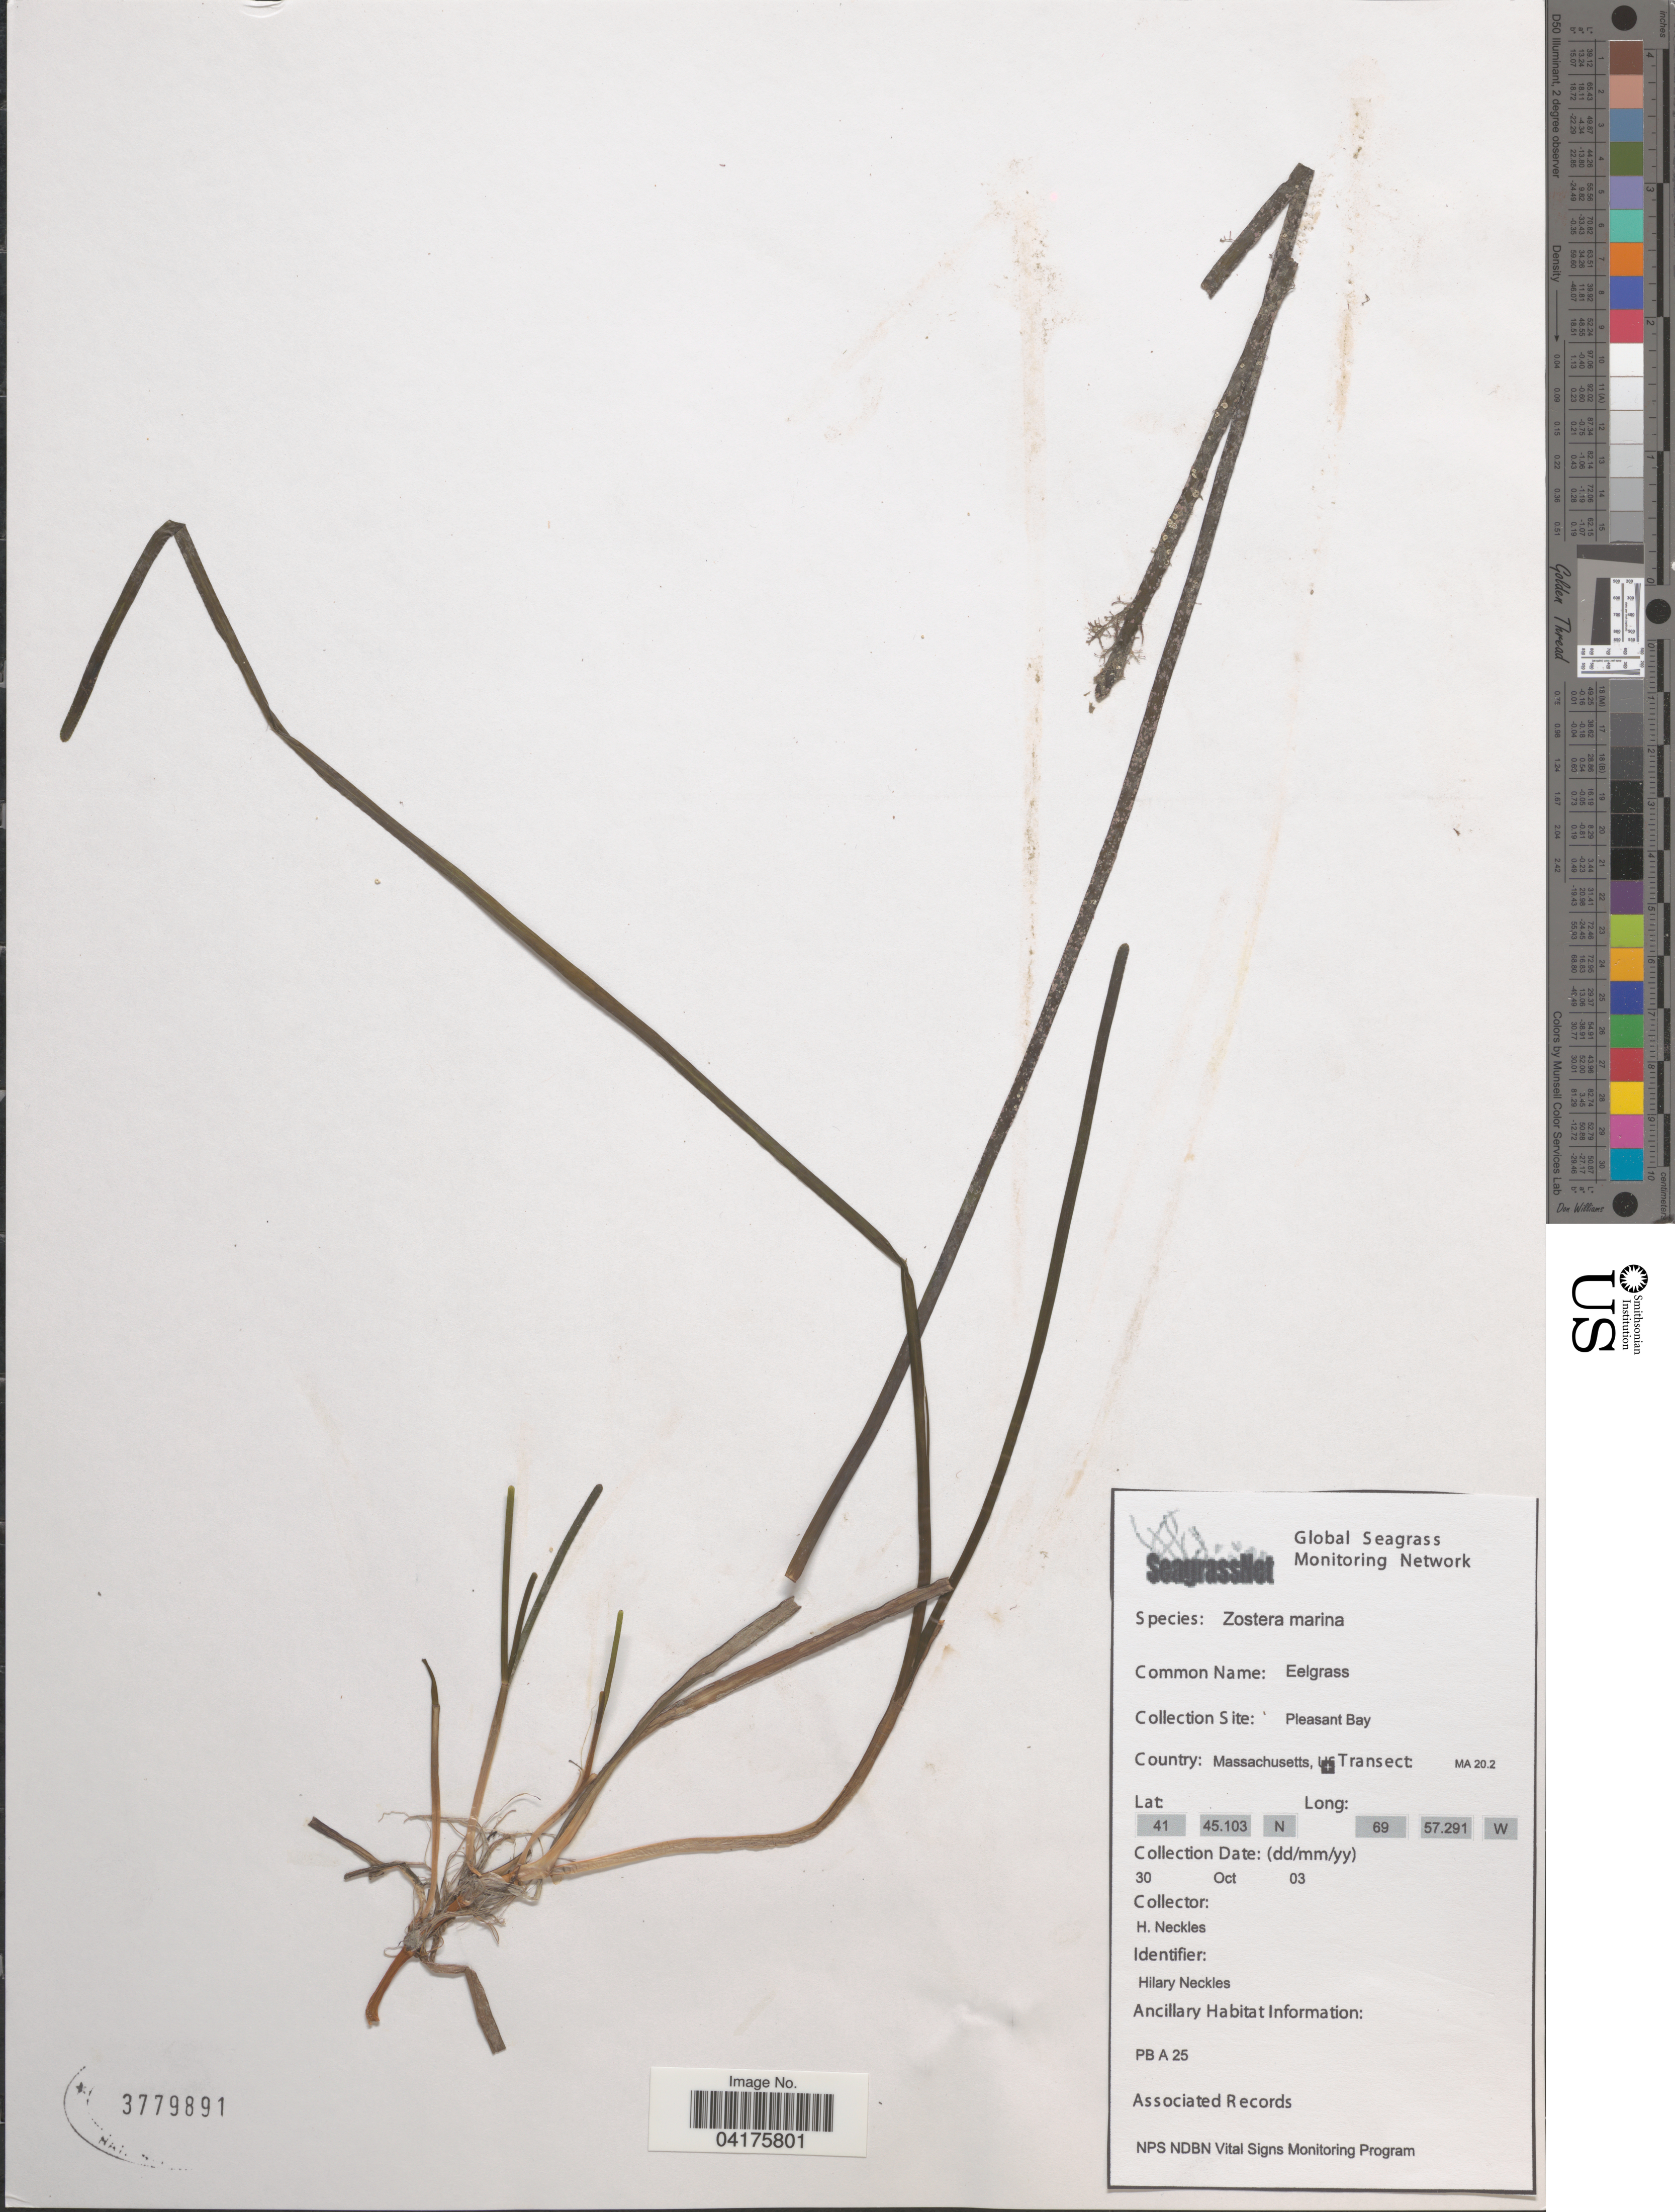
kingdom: Plantae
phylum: Tracheophyta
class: Liliopsida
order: Alismatales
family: Zosteraceae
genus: Zostera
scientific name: Zostera marina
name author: L.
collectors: H. Neckles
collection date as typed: Transcribed d/m/y: 30/10/3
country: United States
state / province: Massachusetts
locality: Pleasant Bay.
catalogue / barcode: US 3779891